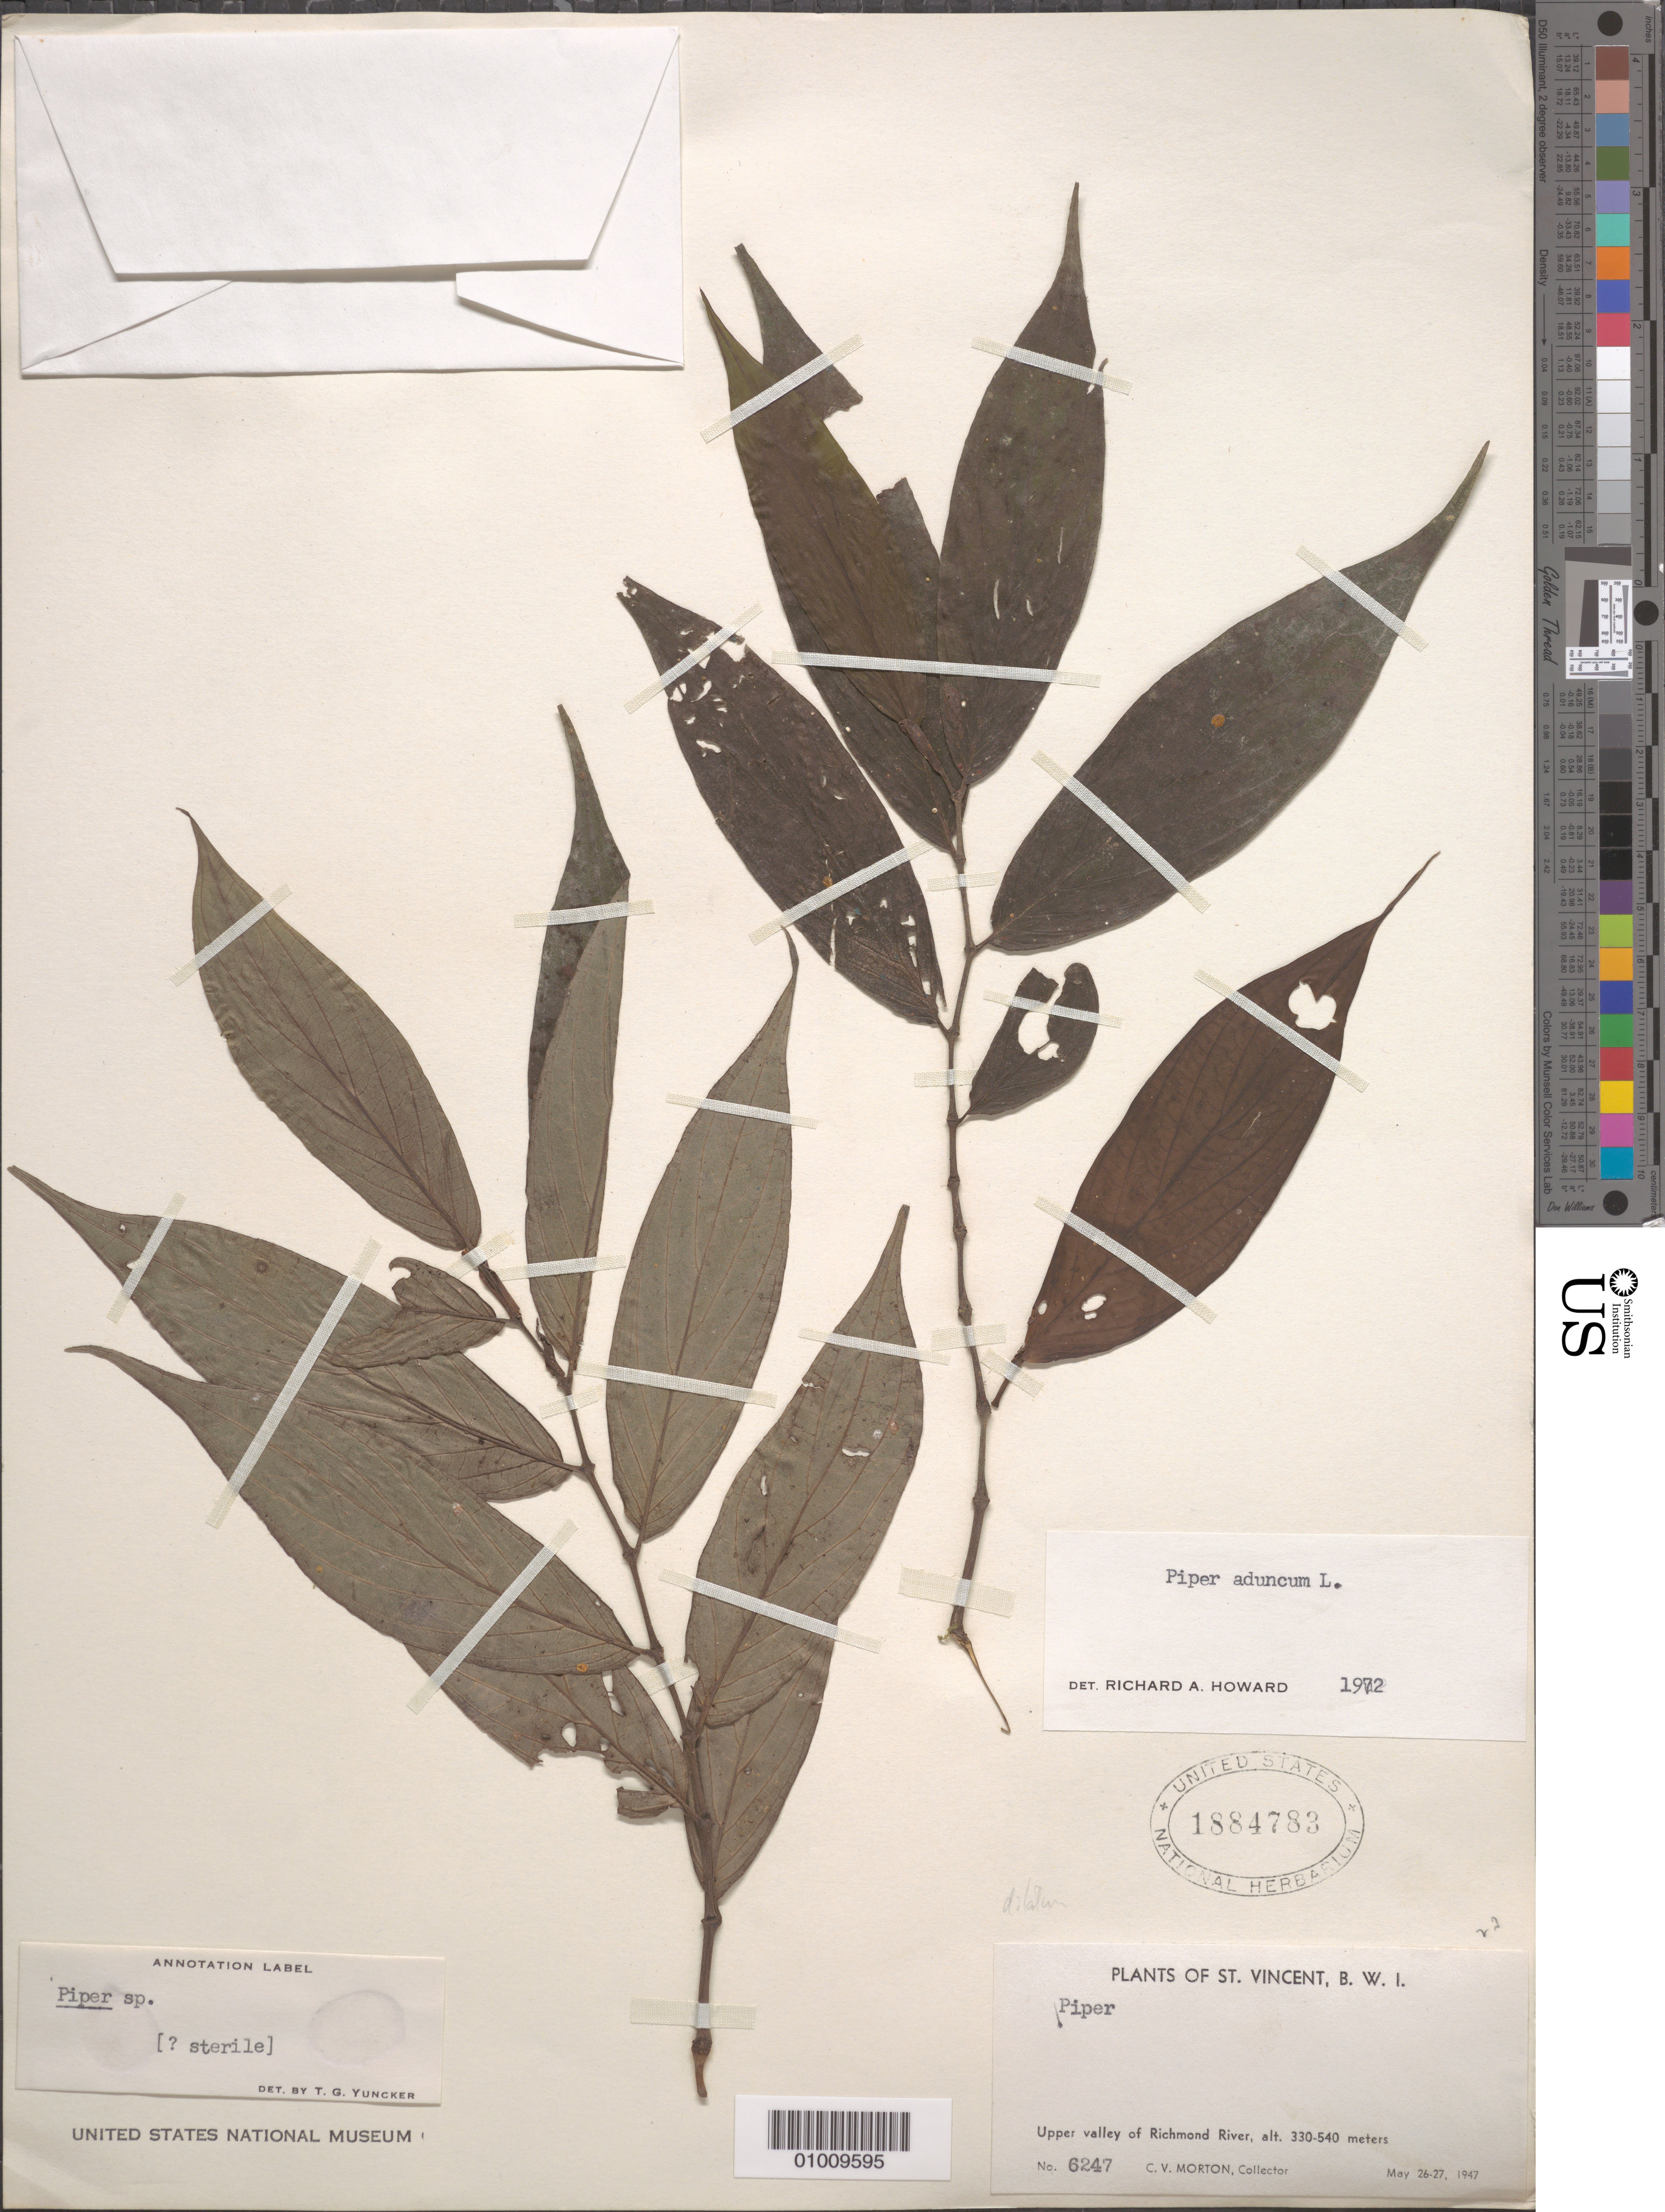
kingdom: Plantae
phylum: Tracheophyta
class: Magnoliopsida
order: Piperales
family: Piperaceae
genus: Piper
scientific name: Piper aduncum var. aduncum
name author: L.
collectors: C. V. Morton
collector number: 6247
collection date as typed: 26 May 1947 to 27 May 1947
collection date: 1947-05-26/1947-05-27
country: St. Vincent - Grenadines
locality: Upper Valley of Richmond River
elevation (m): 330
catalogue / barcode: US 1884783